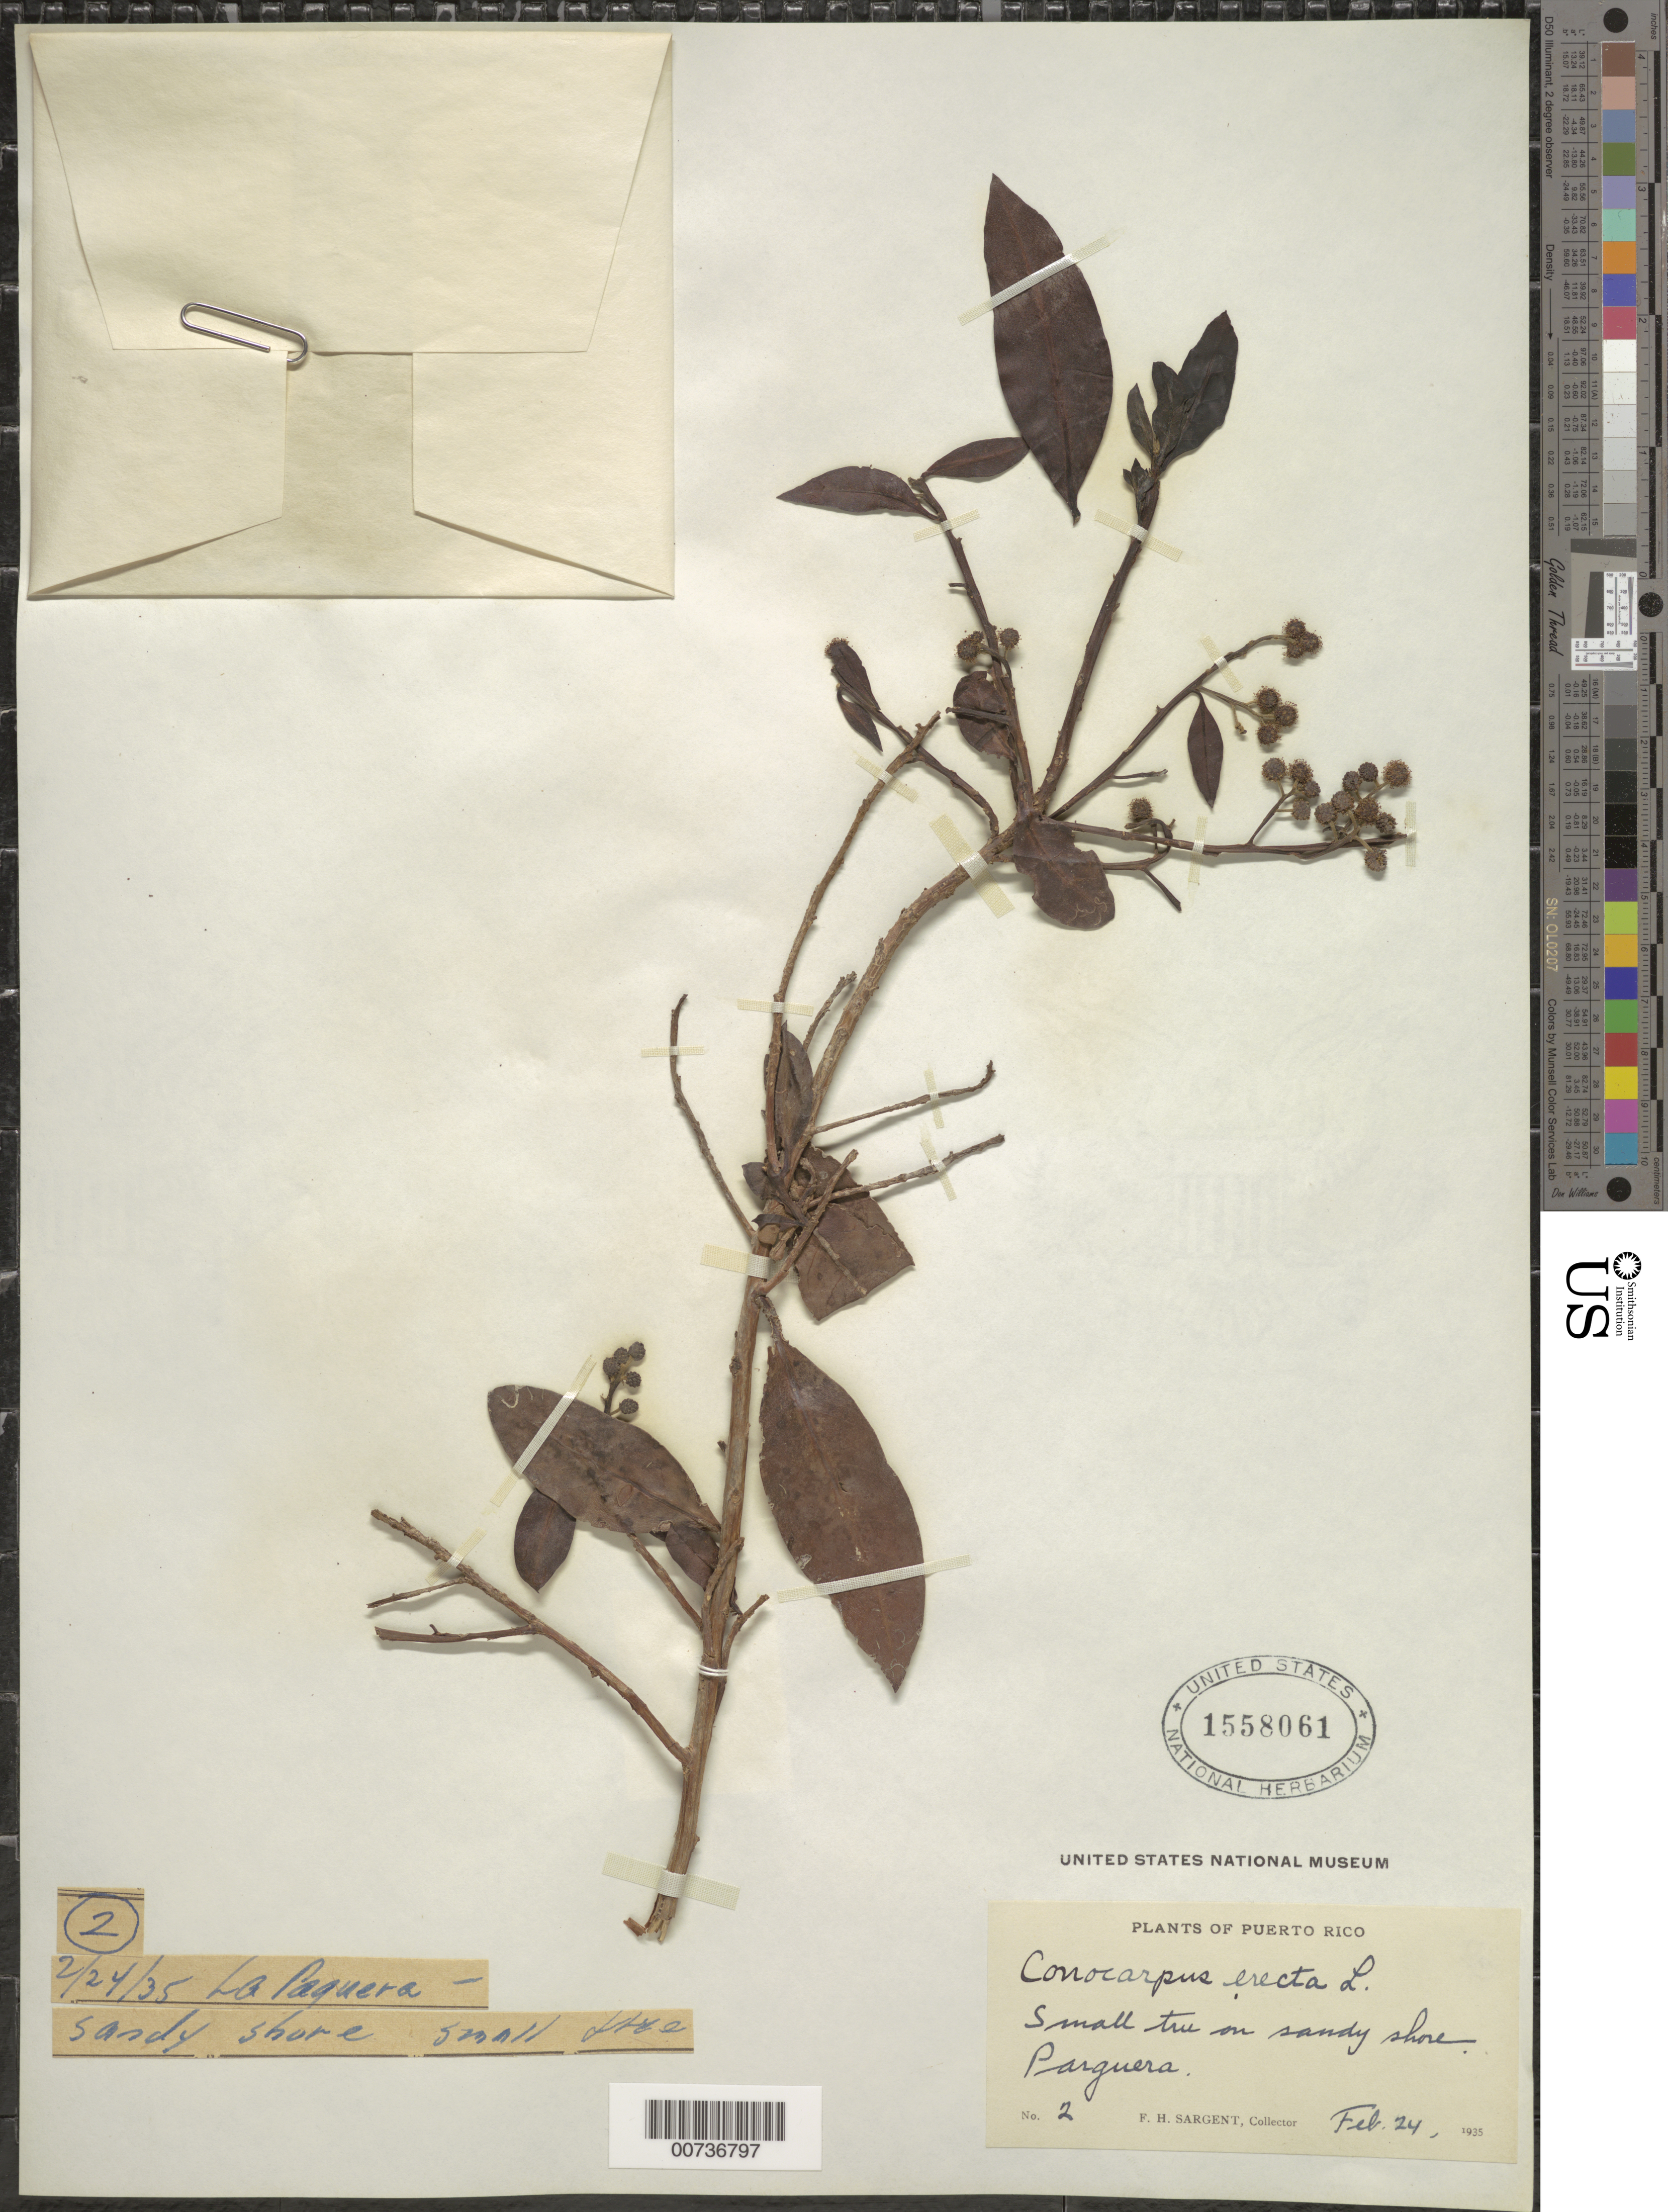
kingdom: Plantae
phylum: Tracheophyta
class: Magnoliopsida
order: Myrtales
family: Combretaceae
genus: Conocarpus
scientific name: Conocarpus erectus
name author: L.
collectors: F. H. Sargent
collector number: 2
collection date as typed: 24 Feb 1935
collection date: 1935-02-24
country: Puerto Rico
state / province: Lajas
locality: Parguera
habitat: On sandy shore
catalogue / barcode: US 1558061